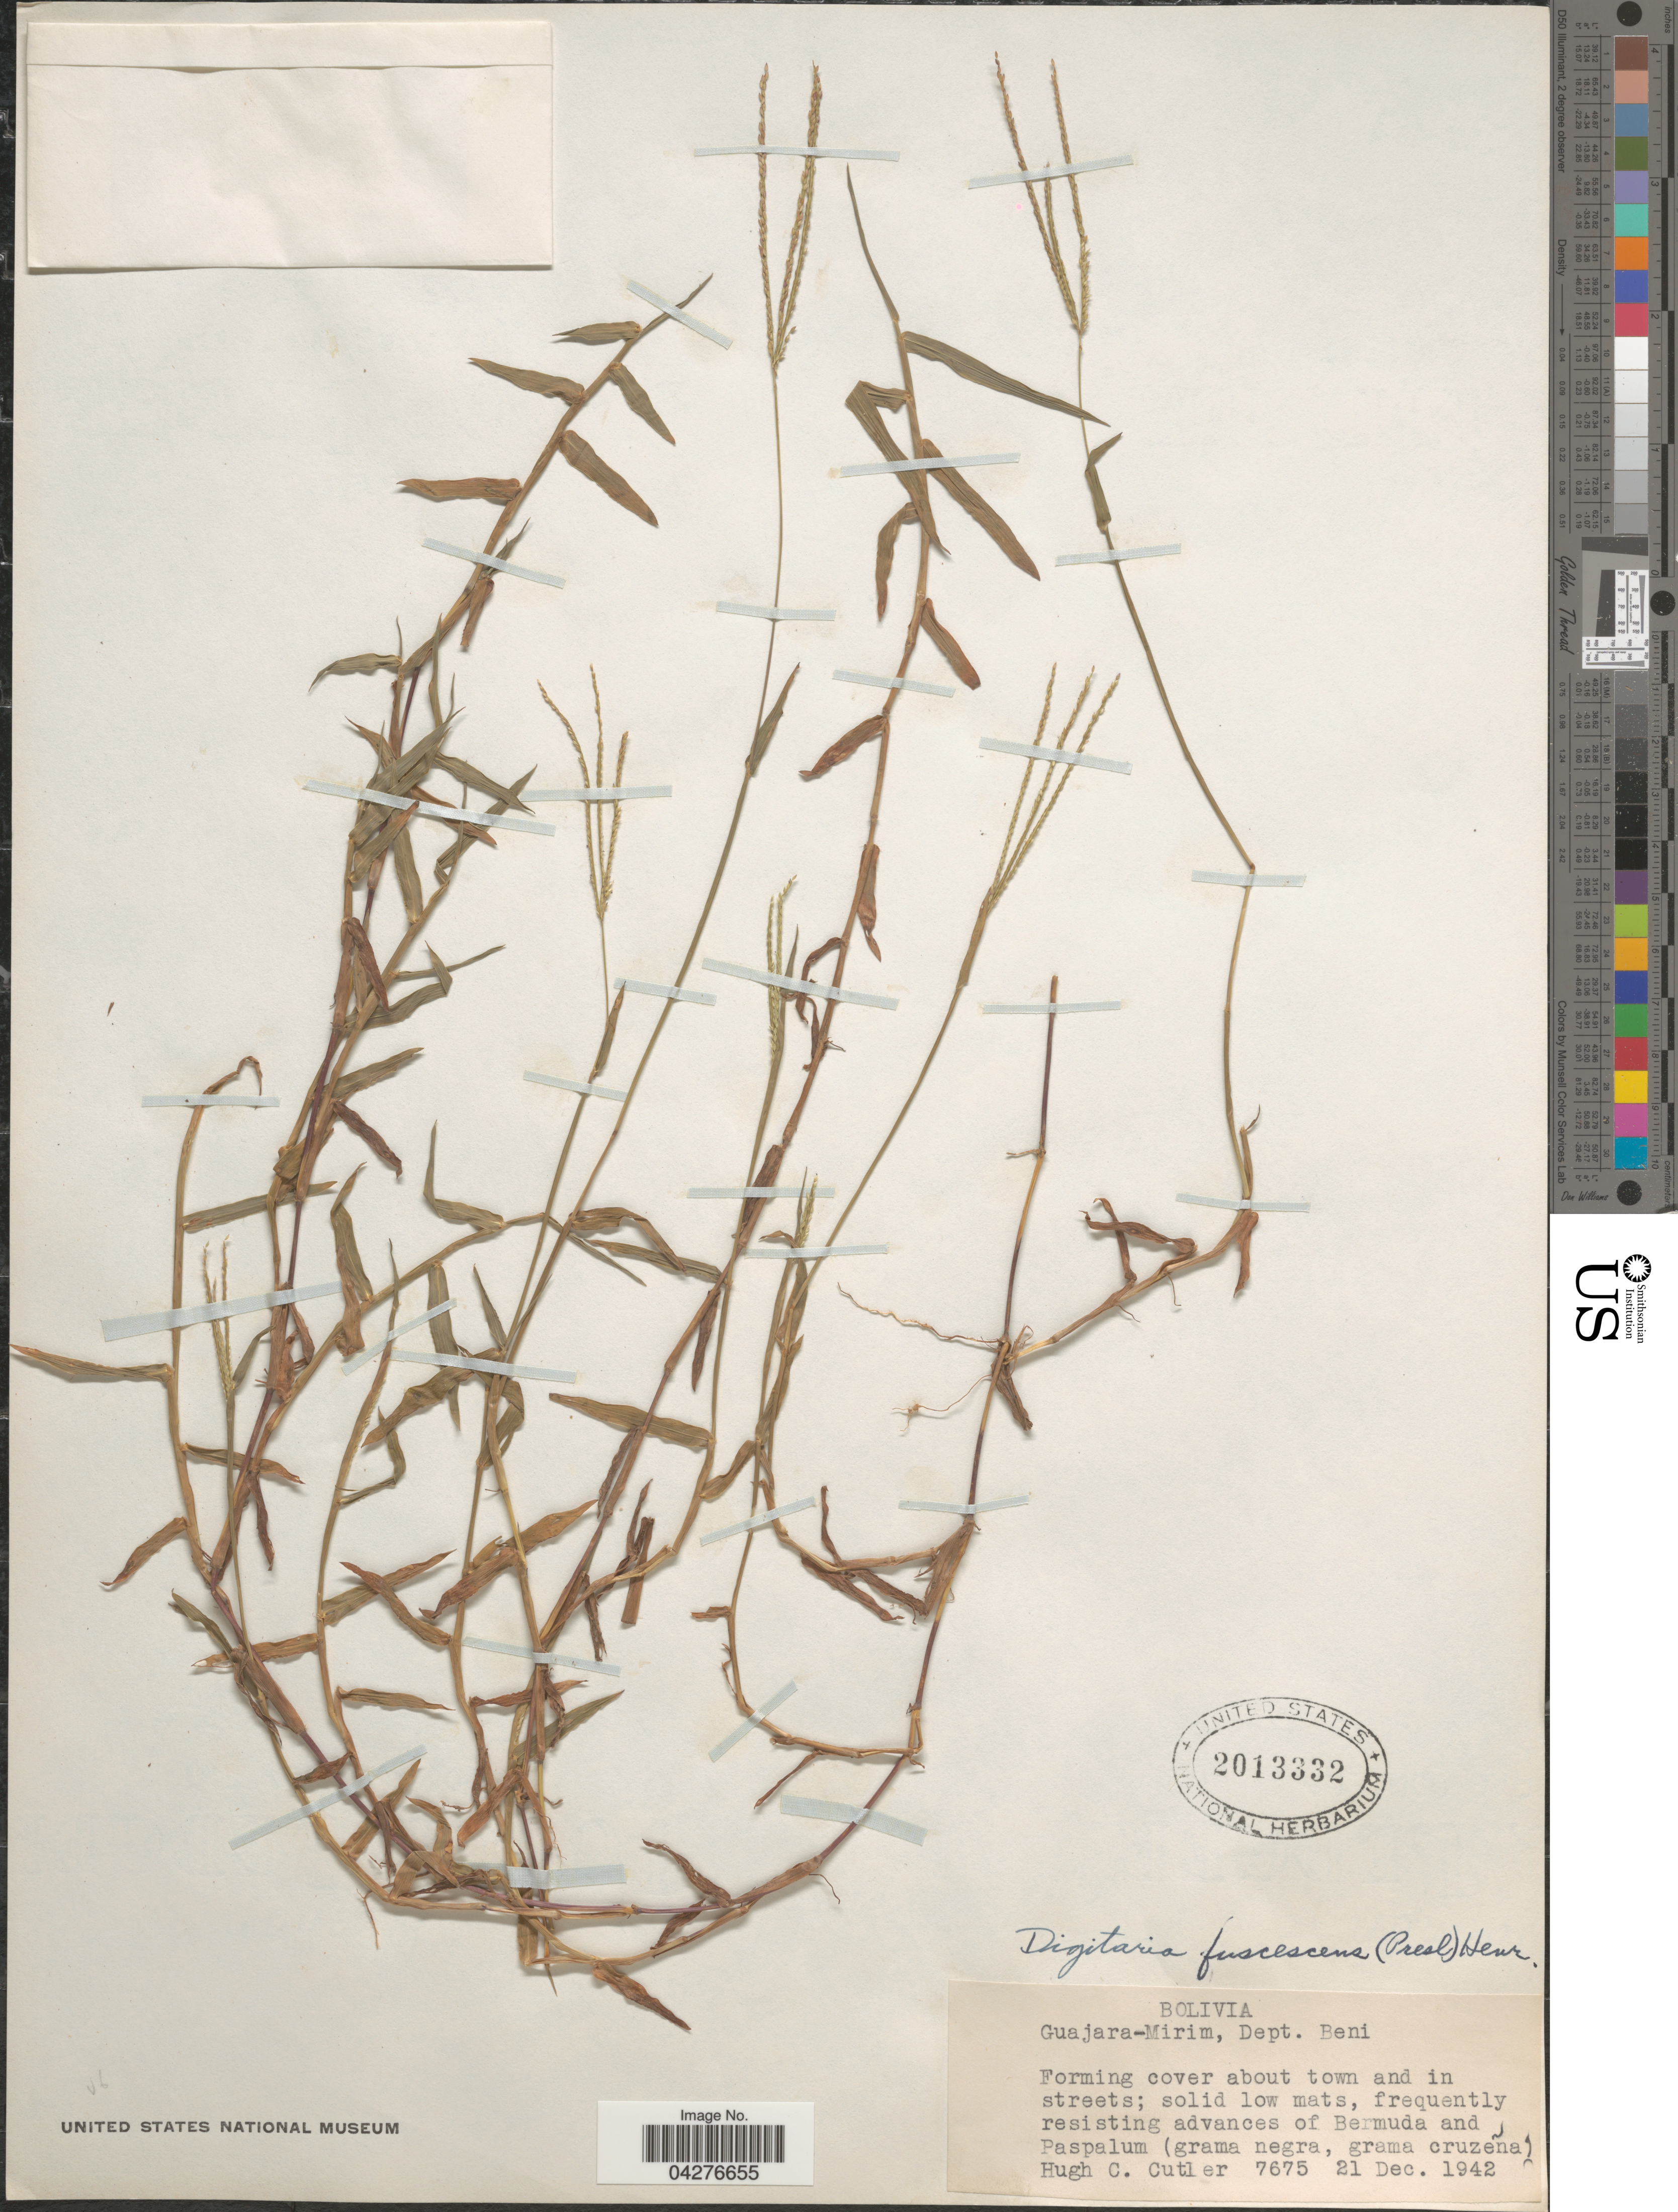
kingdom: Plantae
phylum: Tracheophyta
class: Liliopsida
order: Poales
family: Poaceae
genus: Digitaria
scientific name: Digitaria fuscescens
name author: (J. Presl) Henr.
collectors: H. C. Cutler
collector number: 7675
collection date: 1942-12-21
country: Bolivia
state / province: Beni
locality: Guajara-Mirim, Dept. Beni. Forming cover about town and in streets; solid low mats, frequently resisting advances of Bermuda and Paspalum.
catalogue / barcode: US 2013332